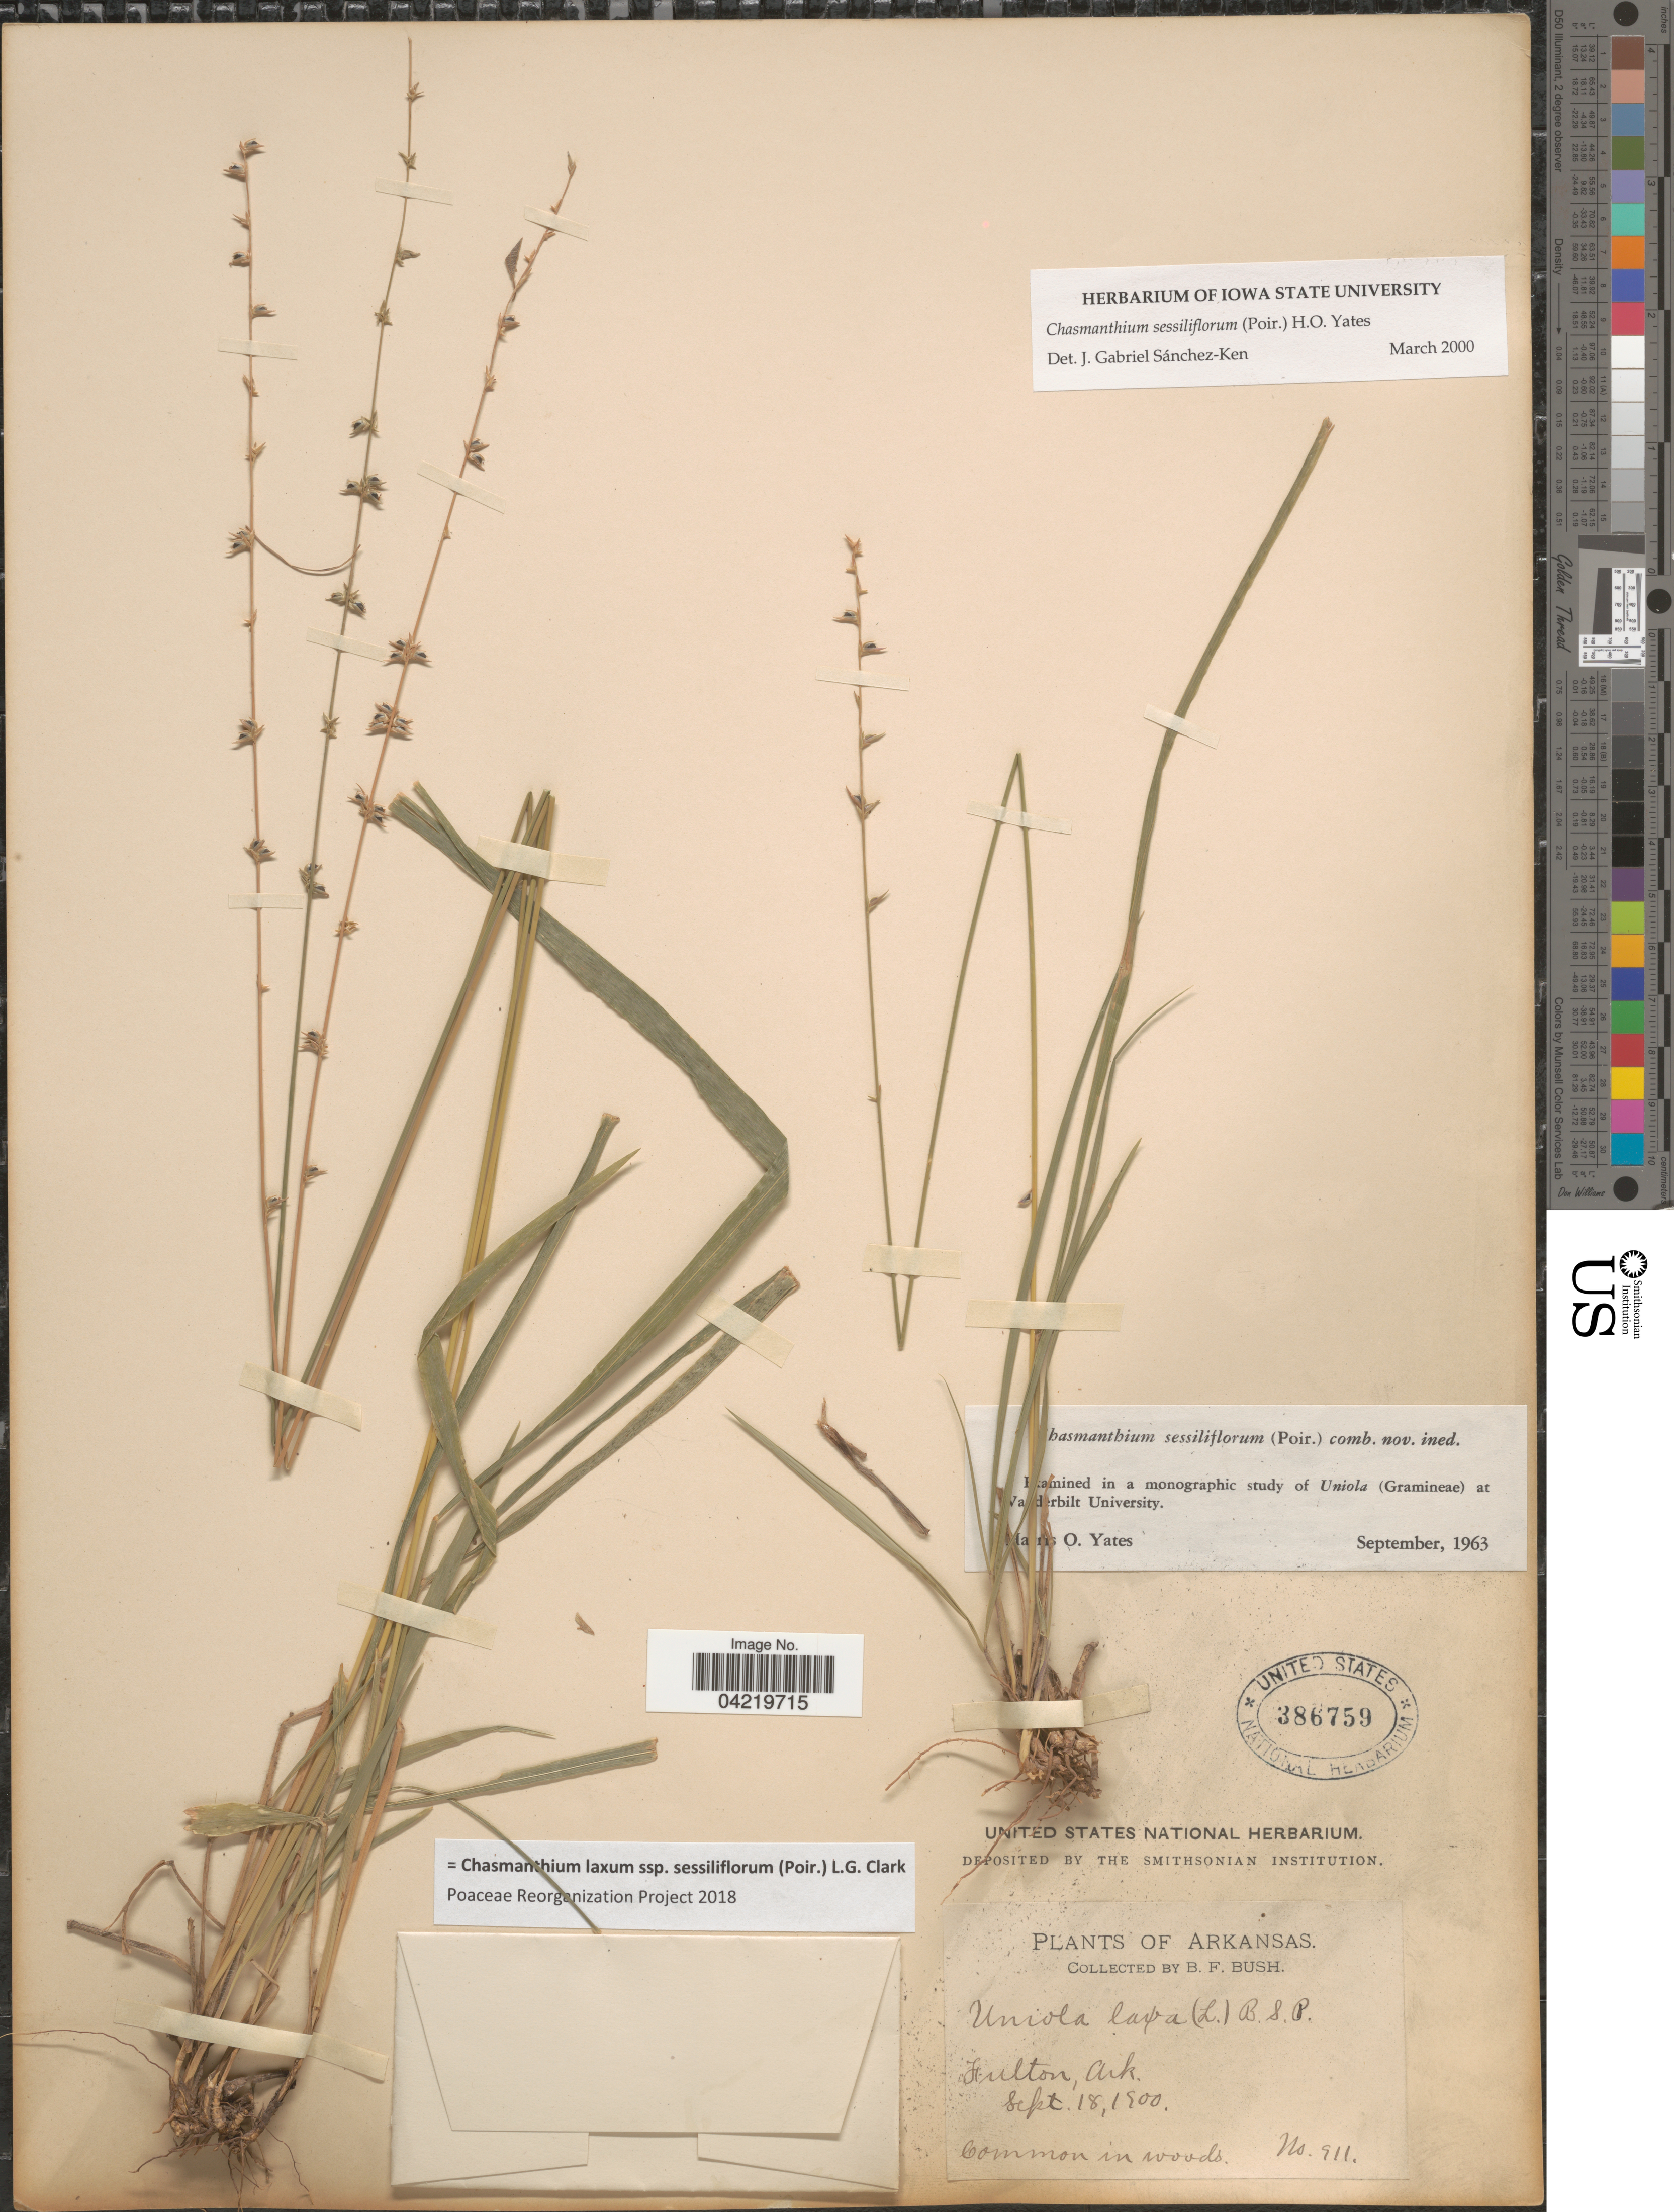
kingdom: Plantae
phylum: Tracheophyta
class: Liliopsida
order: Poales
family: Poaceae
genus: Chasmanthium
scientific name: Chasmanthium laxum subsp. sessiliflorum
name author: (L.) H.O. Yates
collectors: B. F. Bush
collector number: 911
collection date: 1900-09-18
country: United States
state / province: Arkansas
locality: Fulton. Common in woods.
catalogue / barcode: US 386759